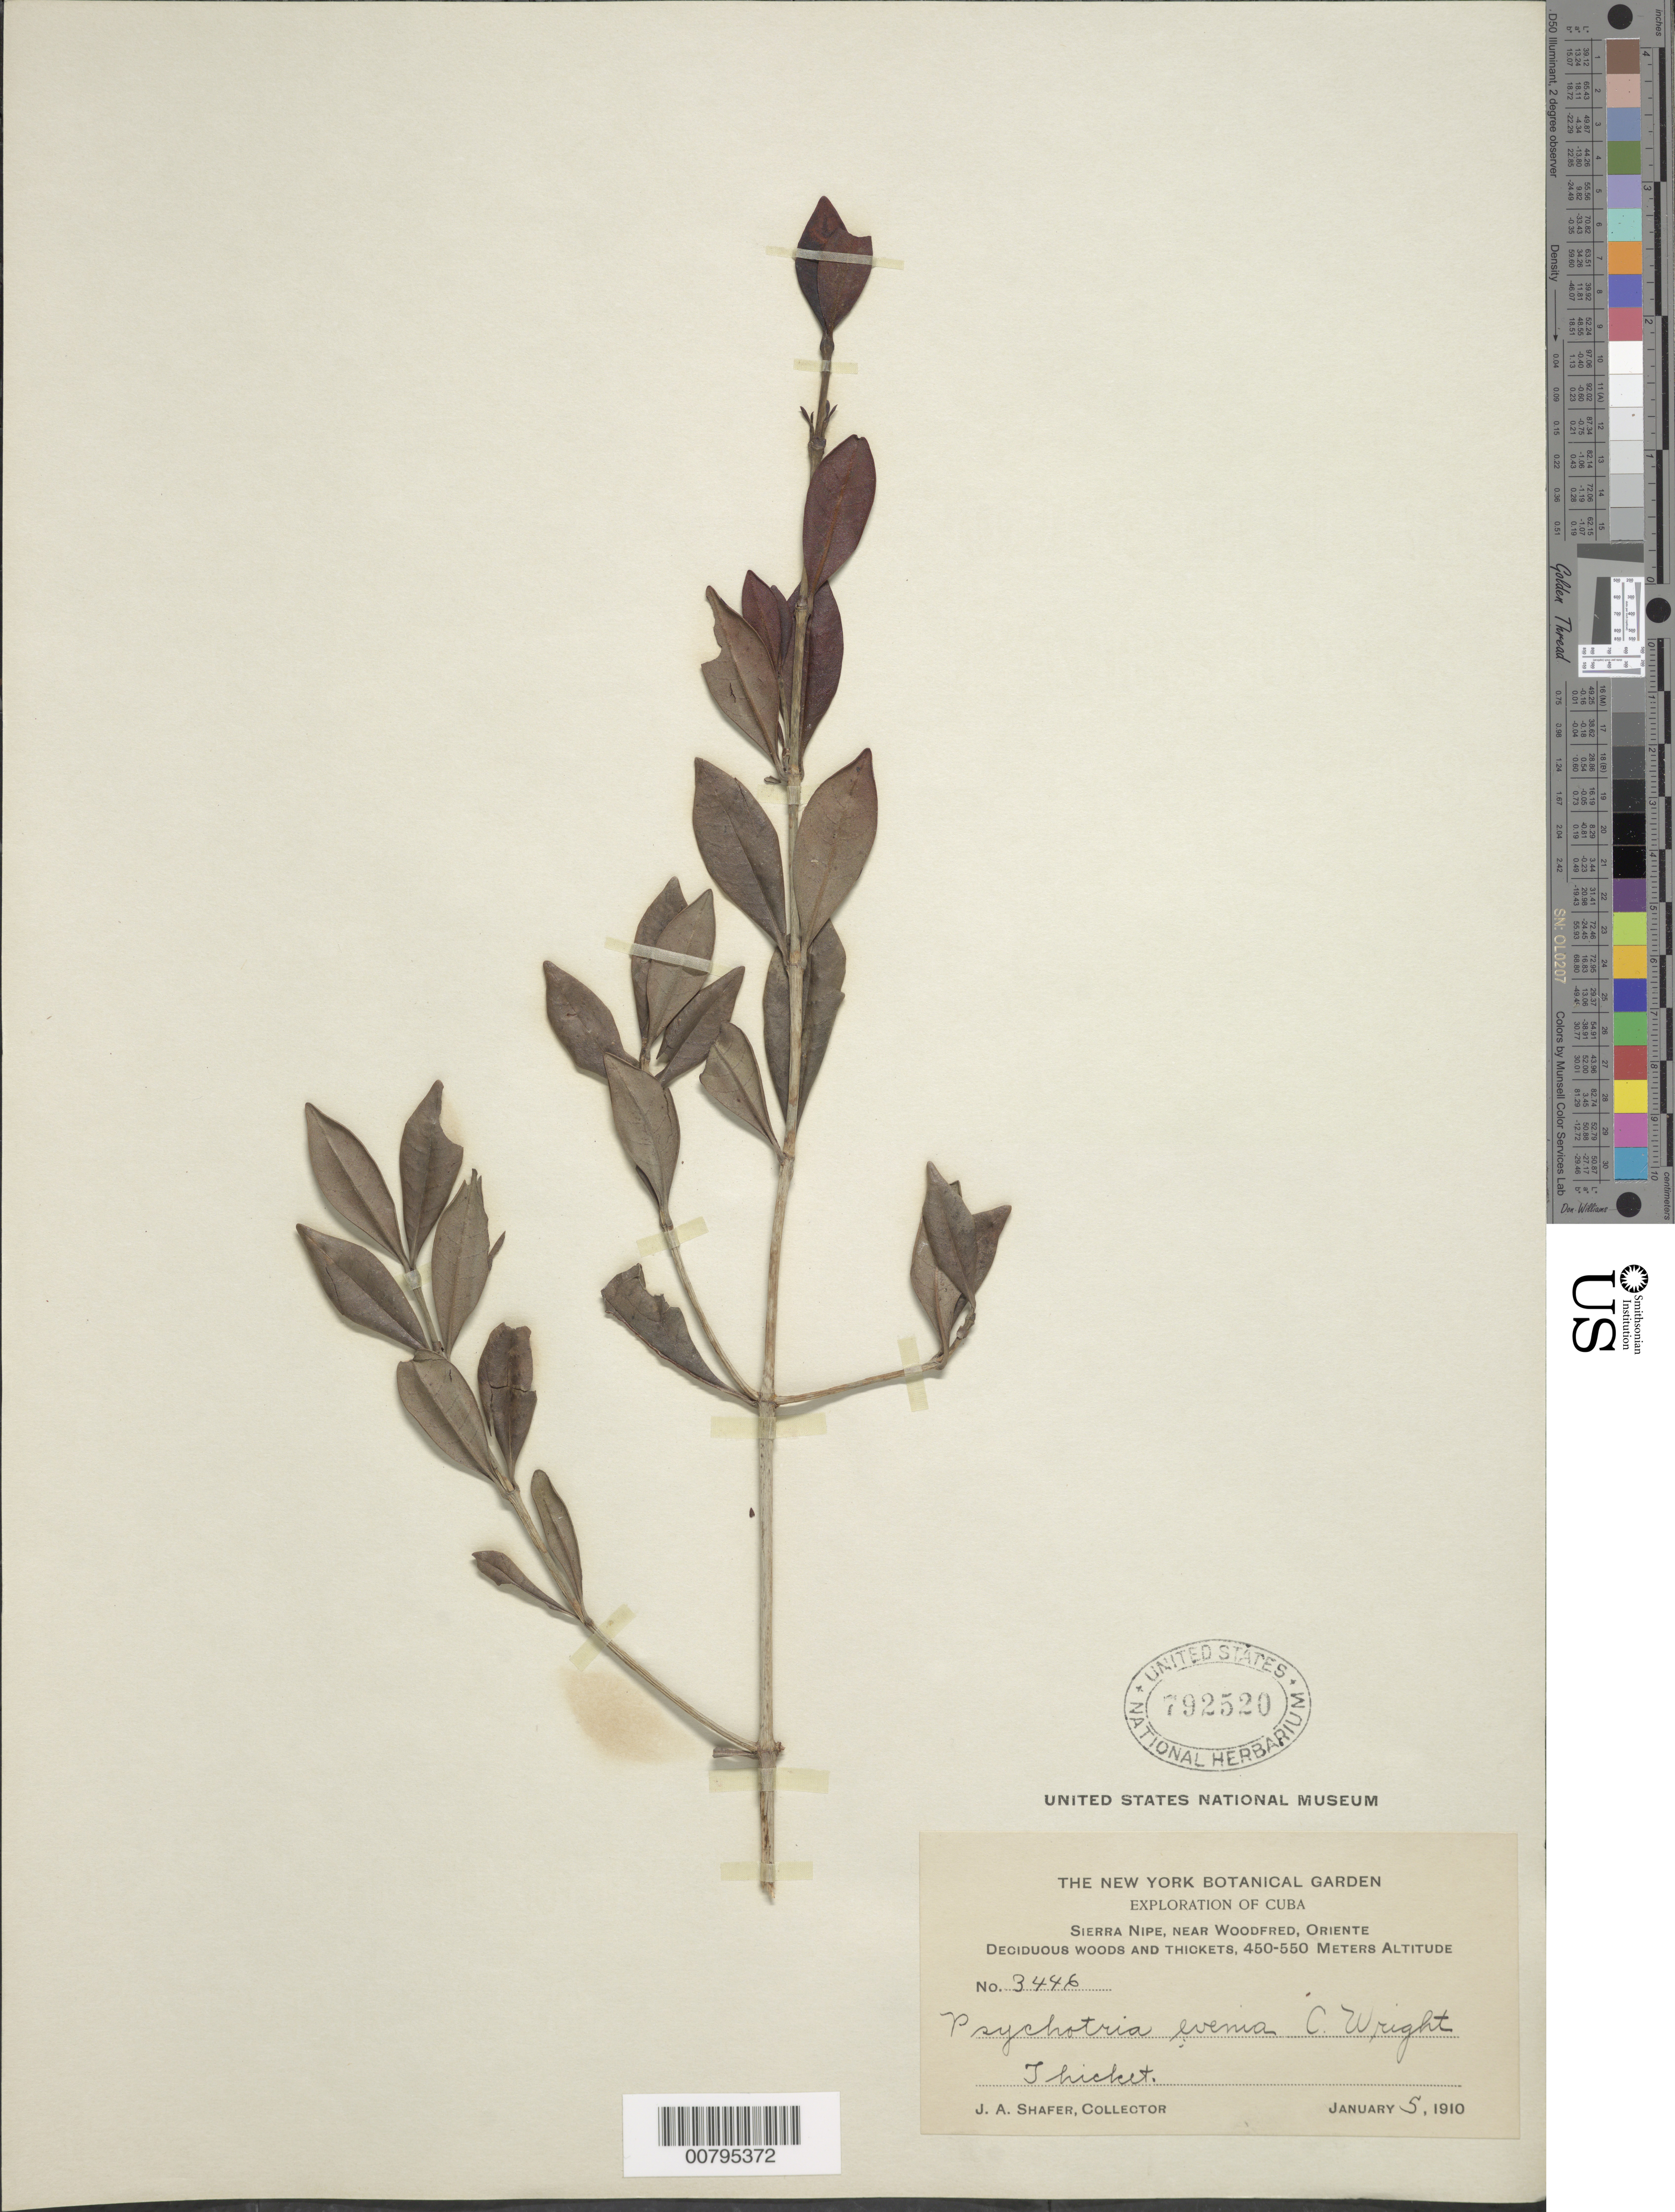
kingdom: Plantae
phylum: Tracheophyta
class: Magnoliopsida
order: Gentianales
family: Rubiaceae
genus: Psychotria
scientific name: Psychotria evenia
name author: C. Wright ex Griseb.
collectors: J. A. Shafer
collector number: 3446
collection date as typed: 05 Jan 1910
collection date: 1910-01-05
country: Cuba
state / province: Oriente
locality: Sierra Nipe, near Woodfred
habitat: Deciduous woods and thickets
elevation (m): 450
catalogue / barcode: US 792520